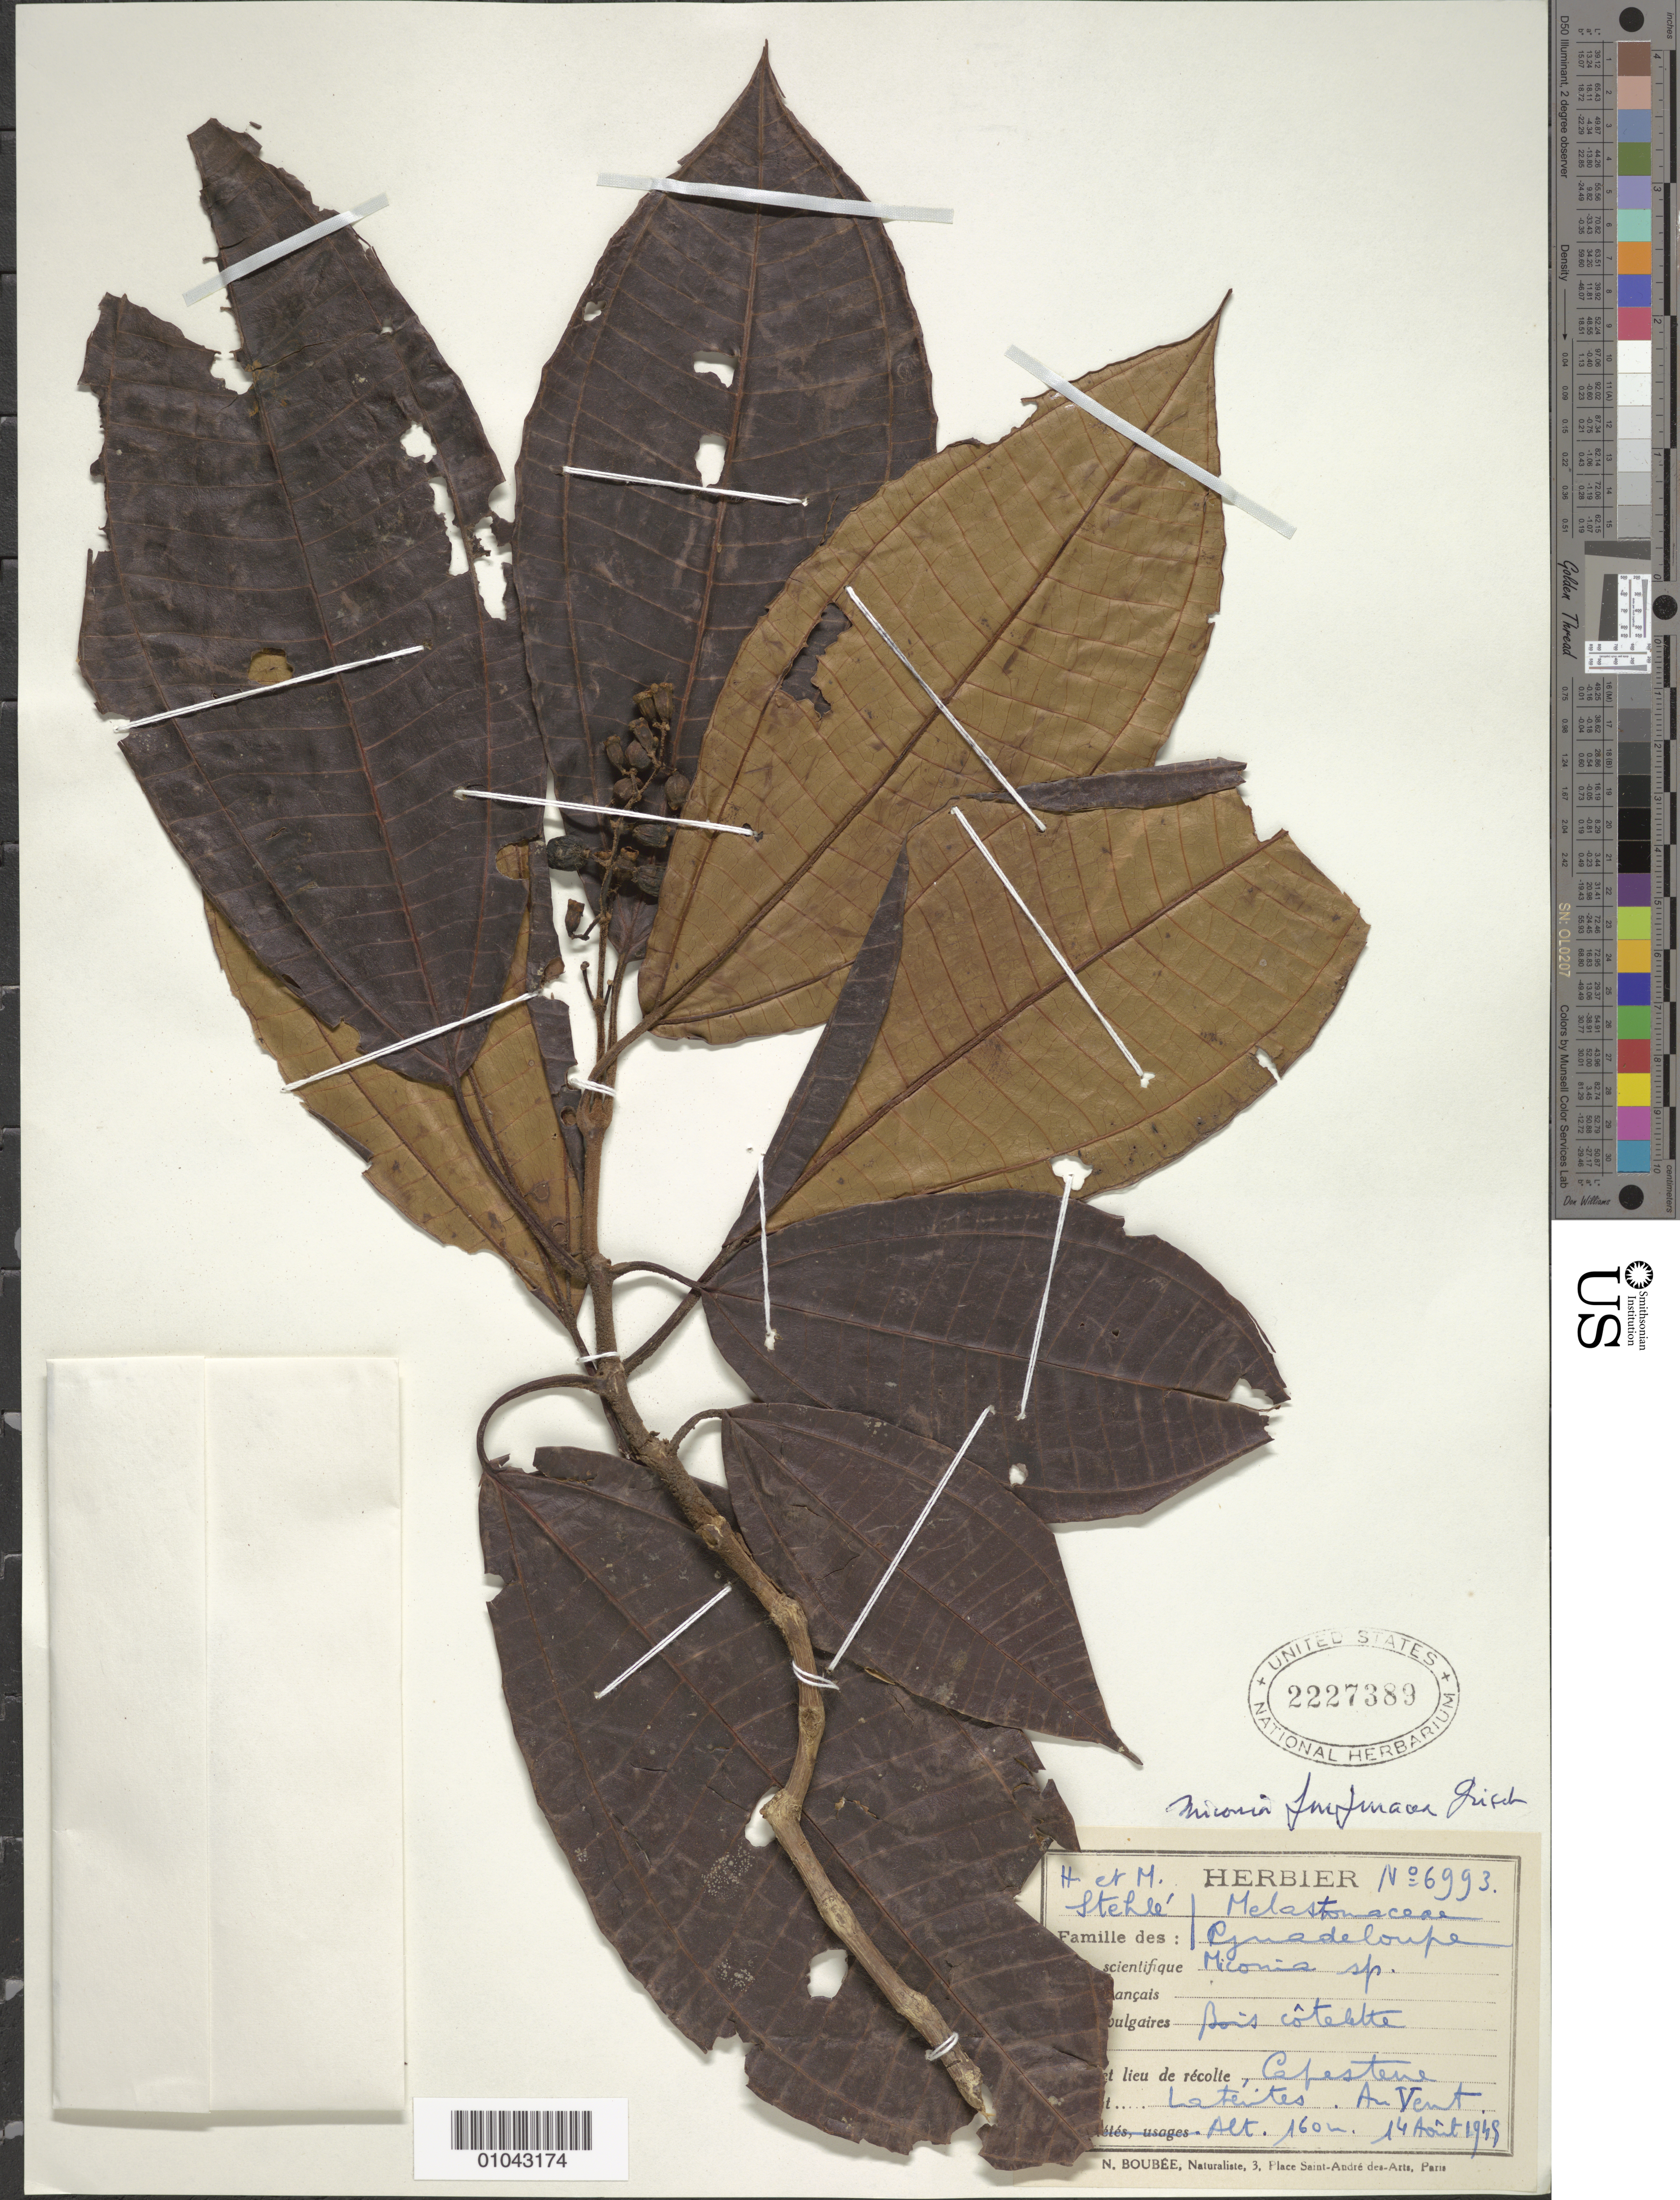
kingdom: Plantae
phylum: Tracheophyta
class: Magnoliopsida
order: Myrtales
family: Melastomataceae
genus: Miconia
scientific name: Miconia furfuracea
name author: (Vahl) Griseb.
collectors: H. Stehlé & M. Stehlé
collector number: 6993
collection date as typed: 14 Aug 1945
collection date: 1945-08-14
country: Guadeloupe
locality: Cafestene, au vent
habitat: Laterites, au vent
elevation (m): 160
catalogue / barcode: US 2227389